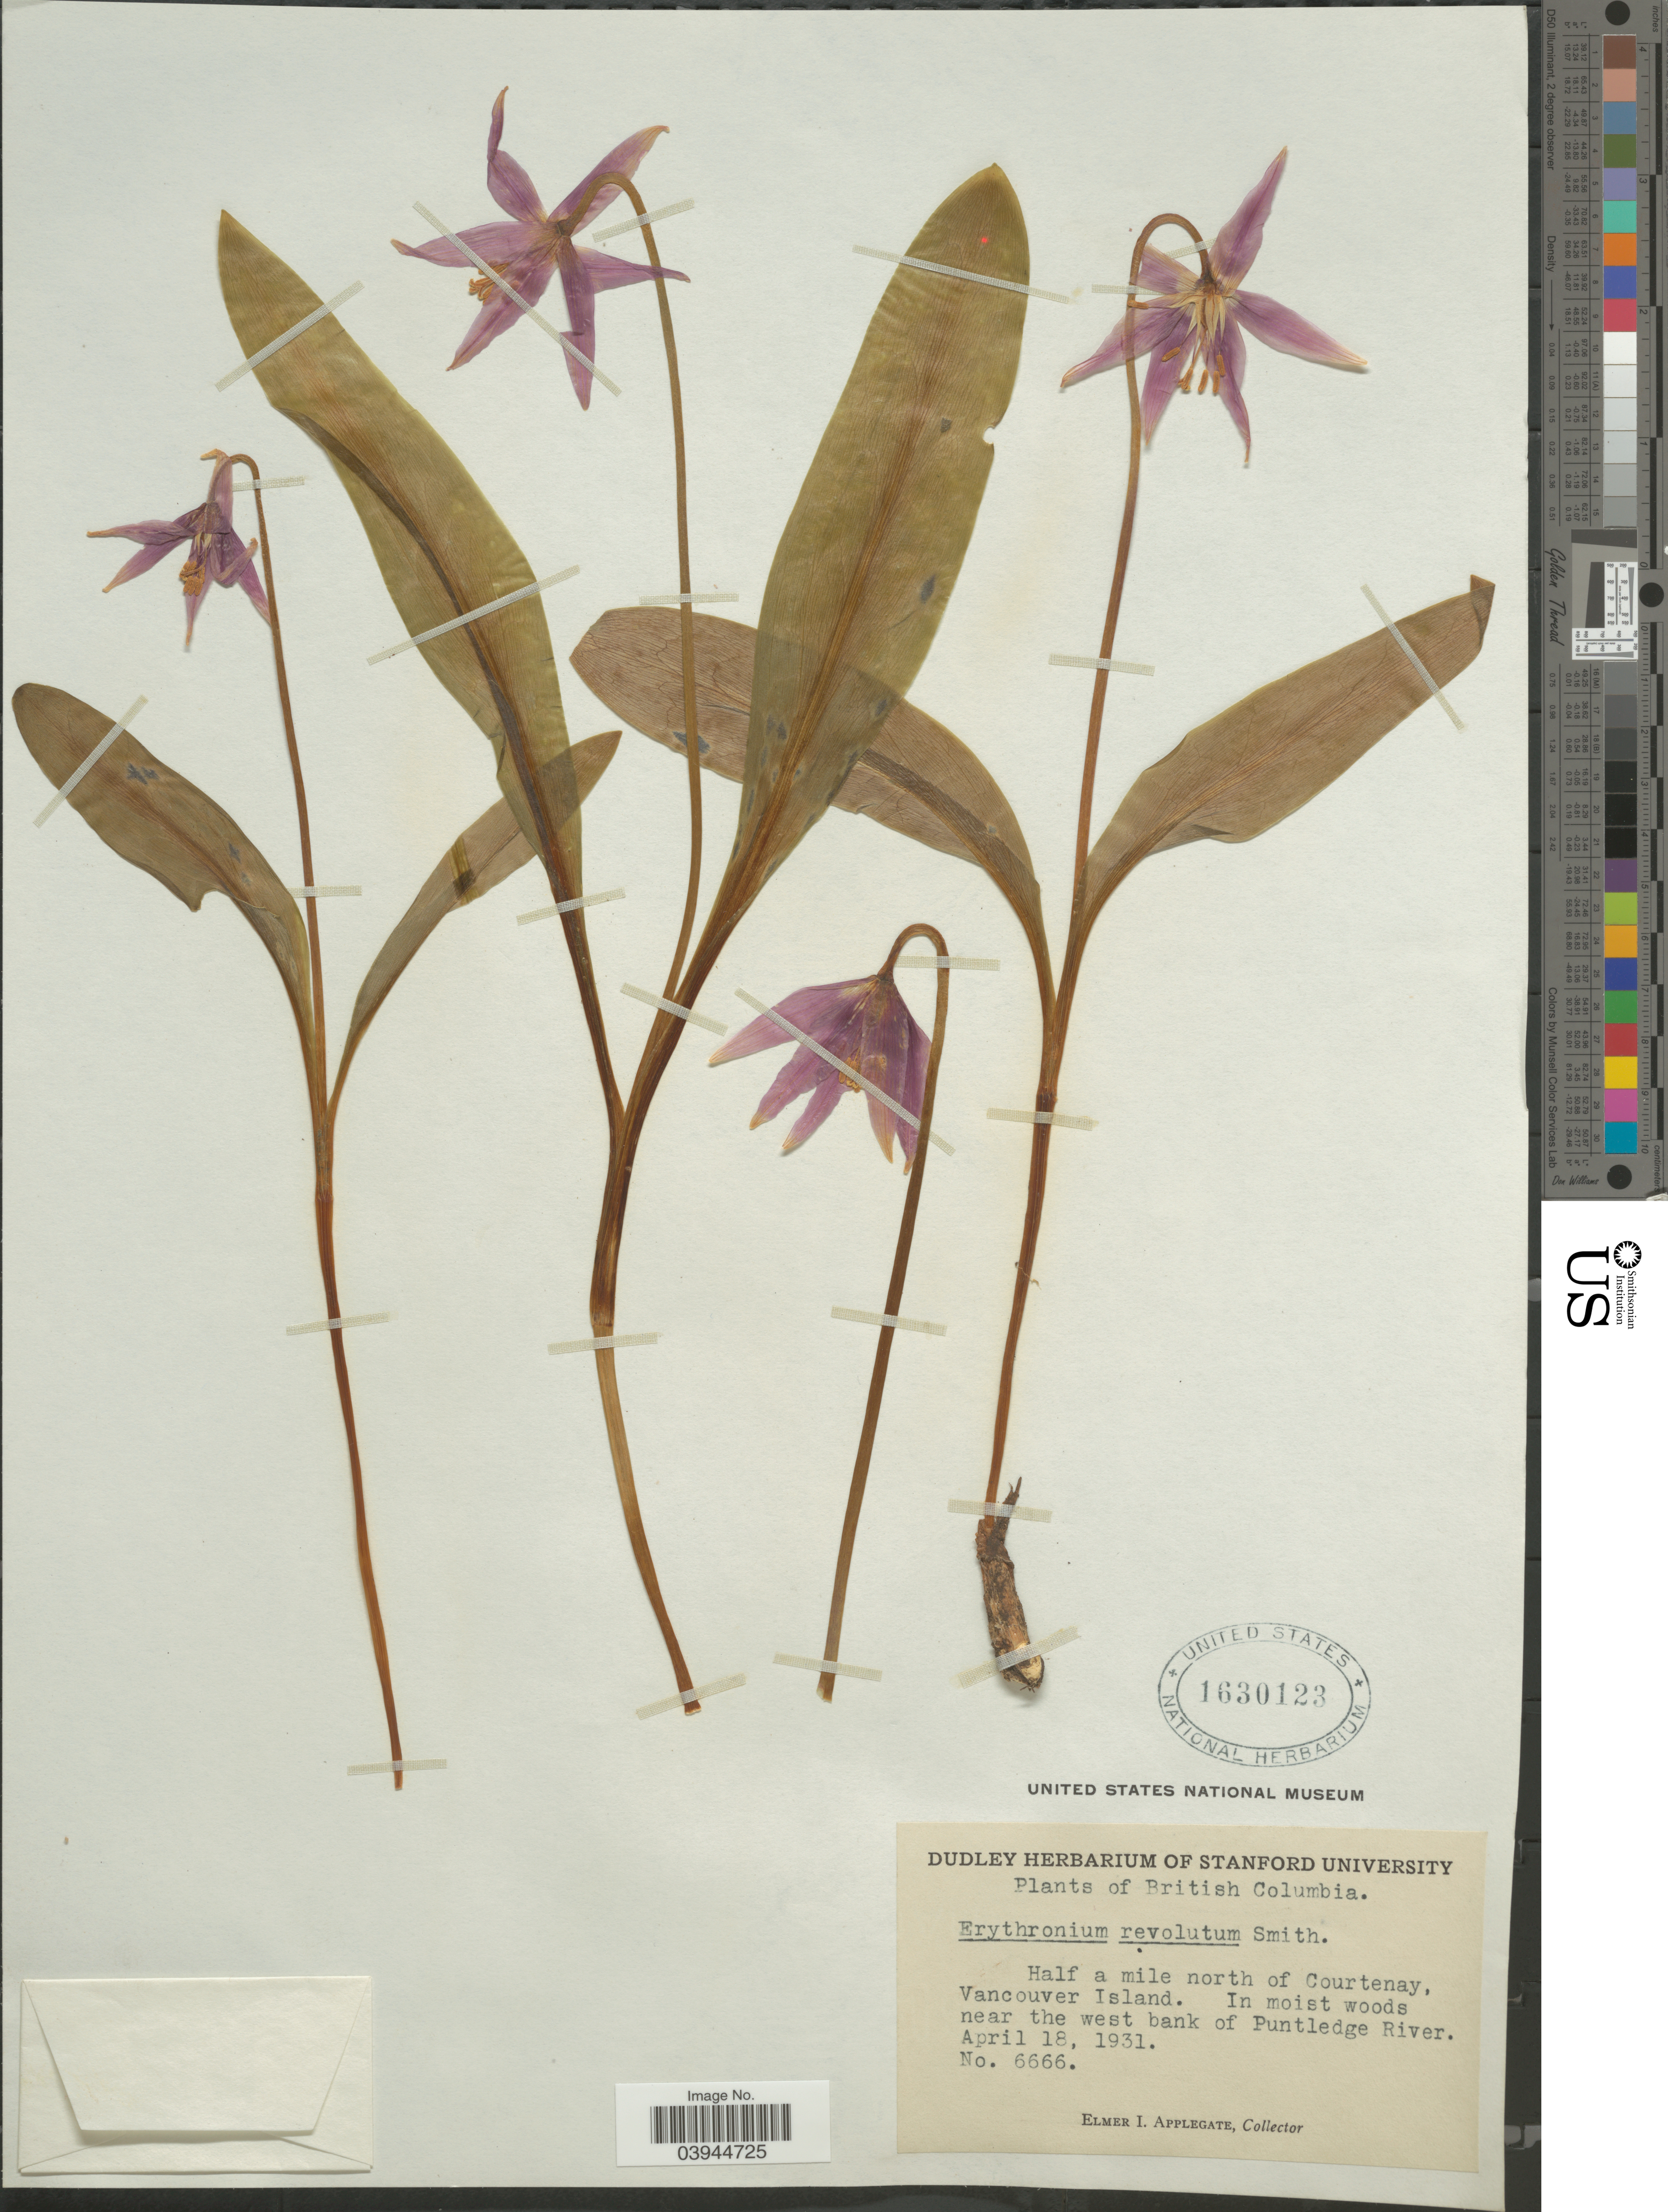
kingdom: Plantae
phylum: Tracheophyta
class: Liliopsida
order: Liliales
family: Liliaceae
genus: Erythronium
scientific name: Erythronium revolutum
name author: Sm.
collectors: E. I. Applegate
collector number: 6666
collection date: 1931-04-18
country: Canada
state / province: British Columbia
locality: Half a mile north of Courtenay, Vancouver Island. In moist woods near the west bank of Puntledge River.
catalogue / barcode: US 1630123